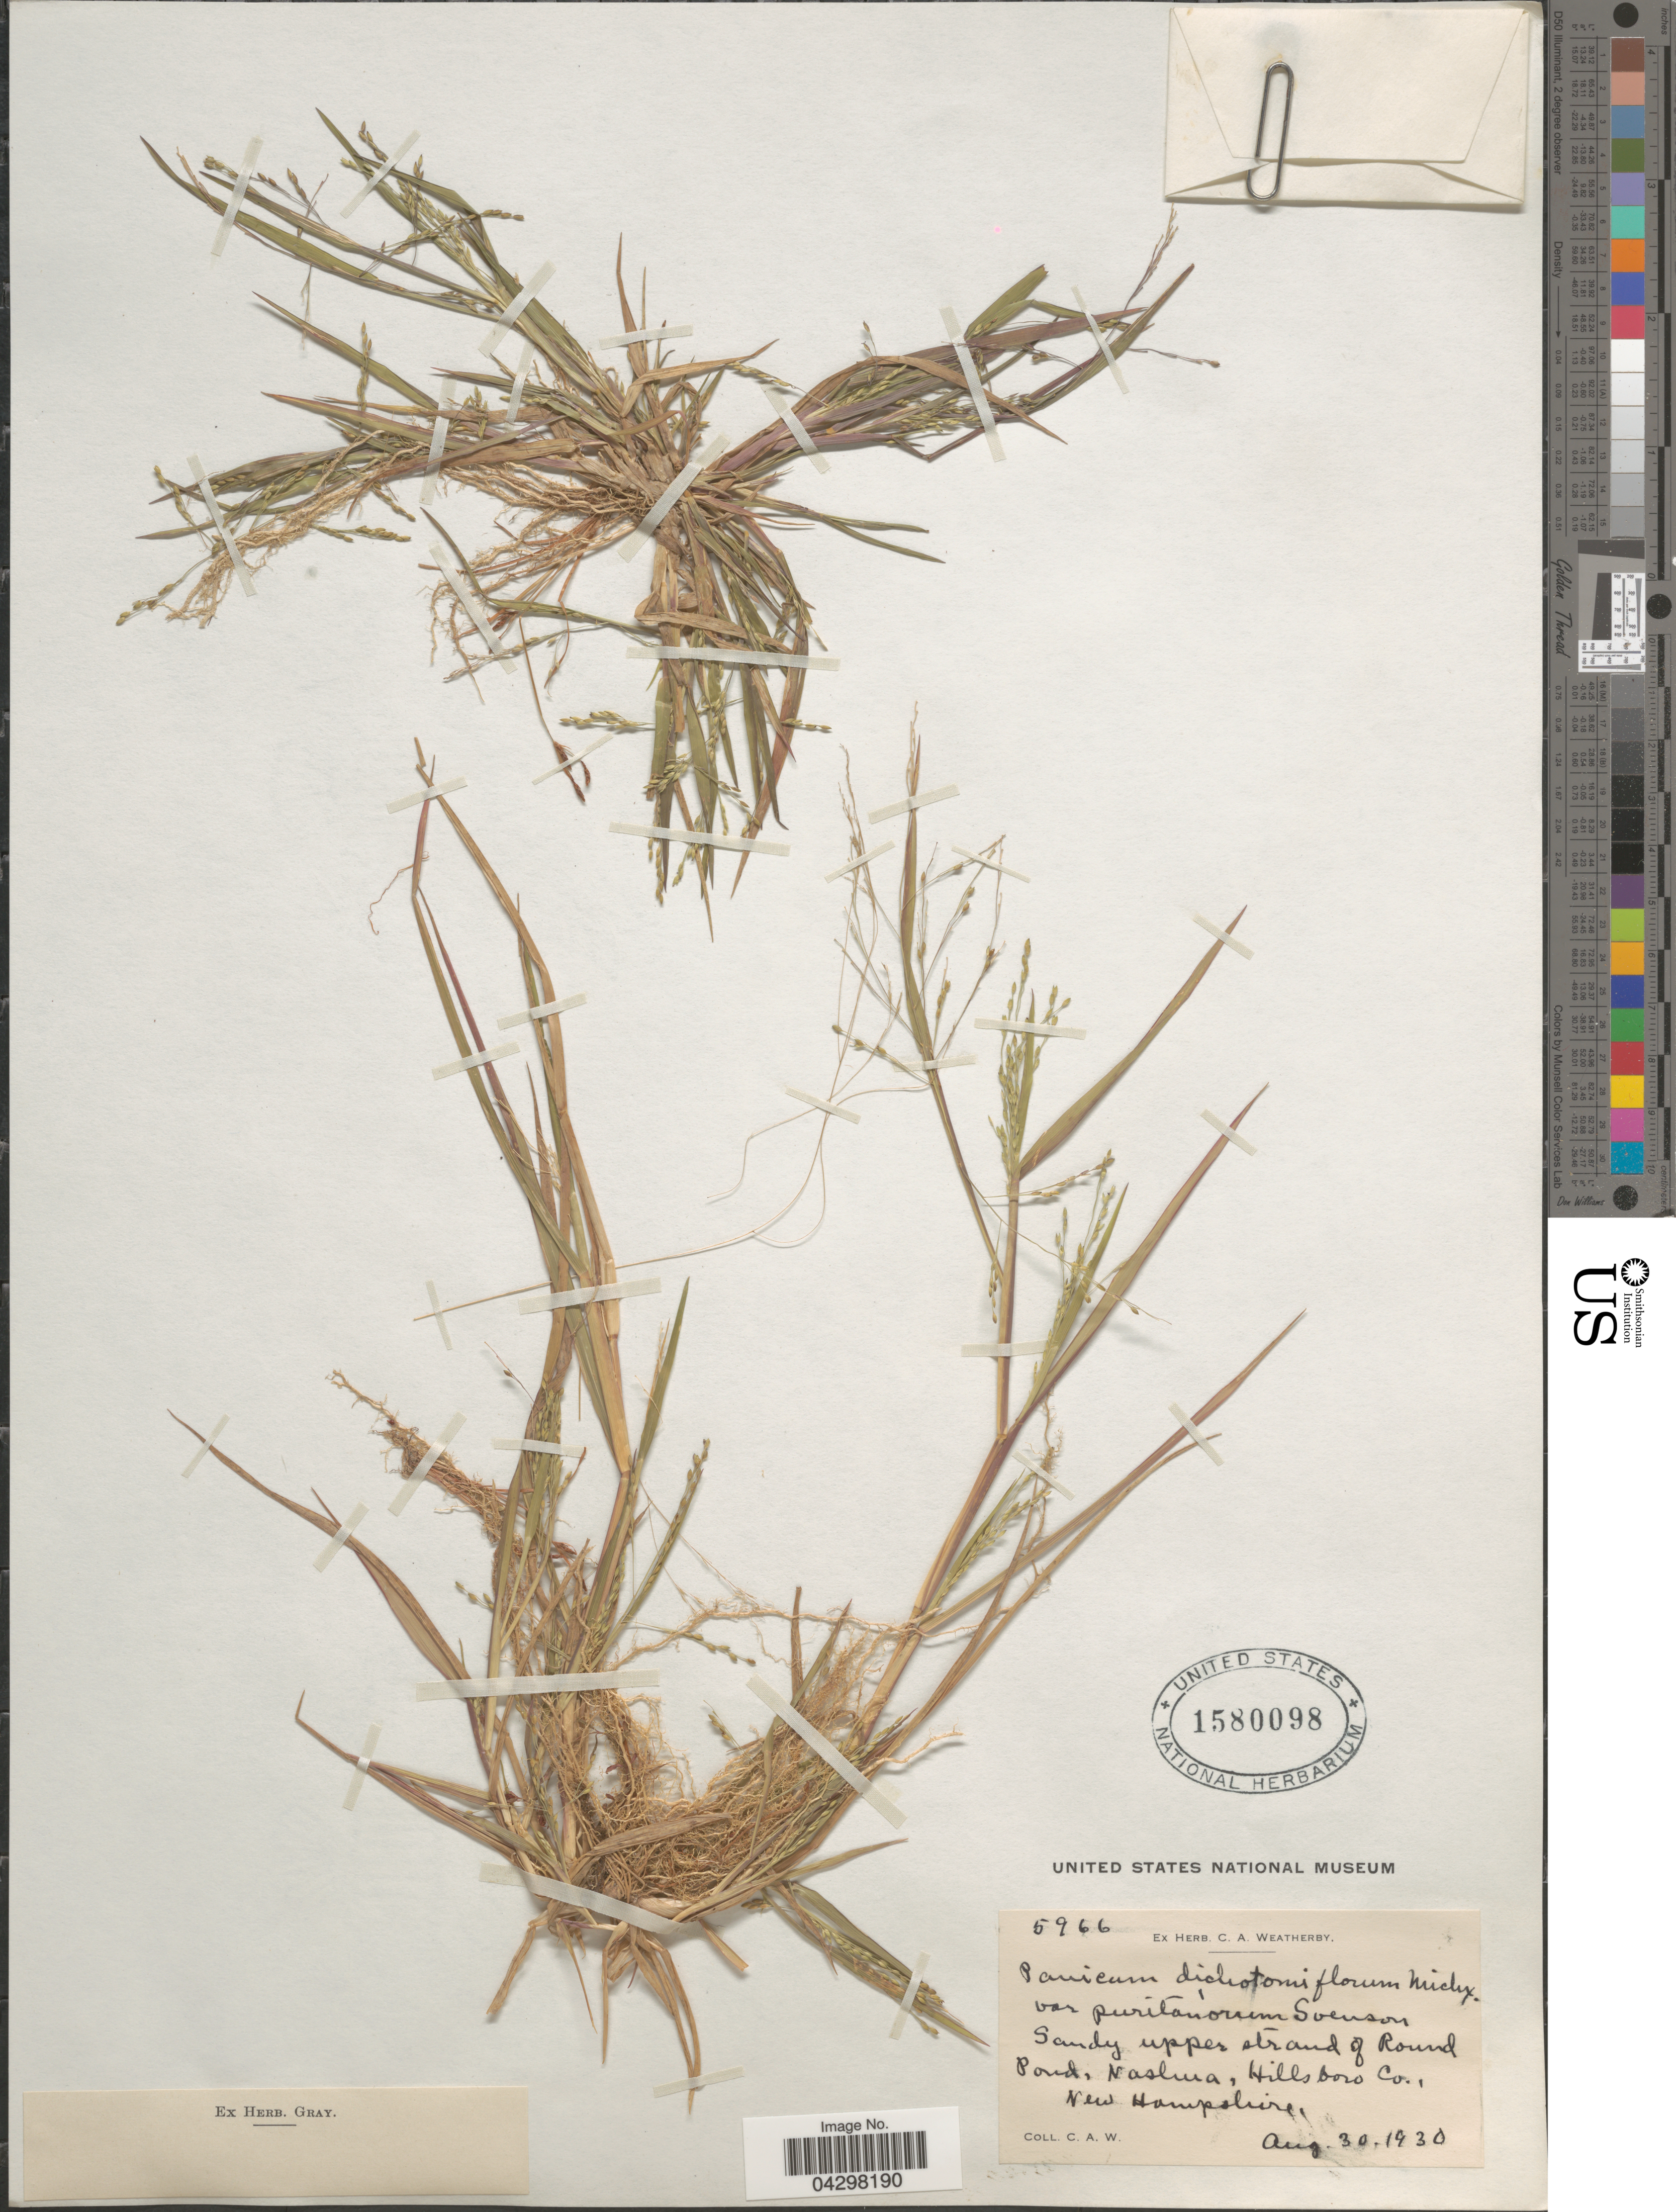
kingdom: Plantae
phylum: Tracheophyta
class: Liliopsida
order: Poales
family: Poaceae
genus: Panicum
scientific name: Panicum dichotomiflorum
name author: Michx.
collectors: C. A. Weatherby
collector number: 5966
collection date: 1930-08-30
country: United States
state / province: New Hampshire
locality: Sandy upper strand of Round Pond, Nashua, Hillsboro Co.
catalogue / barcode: US 1580098